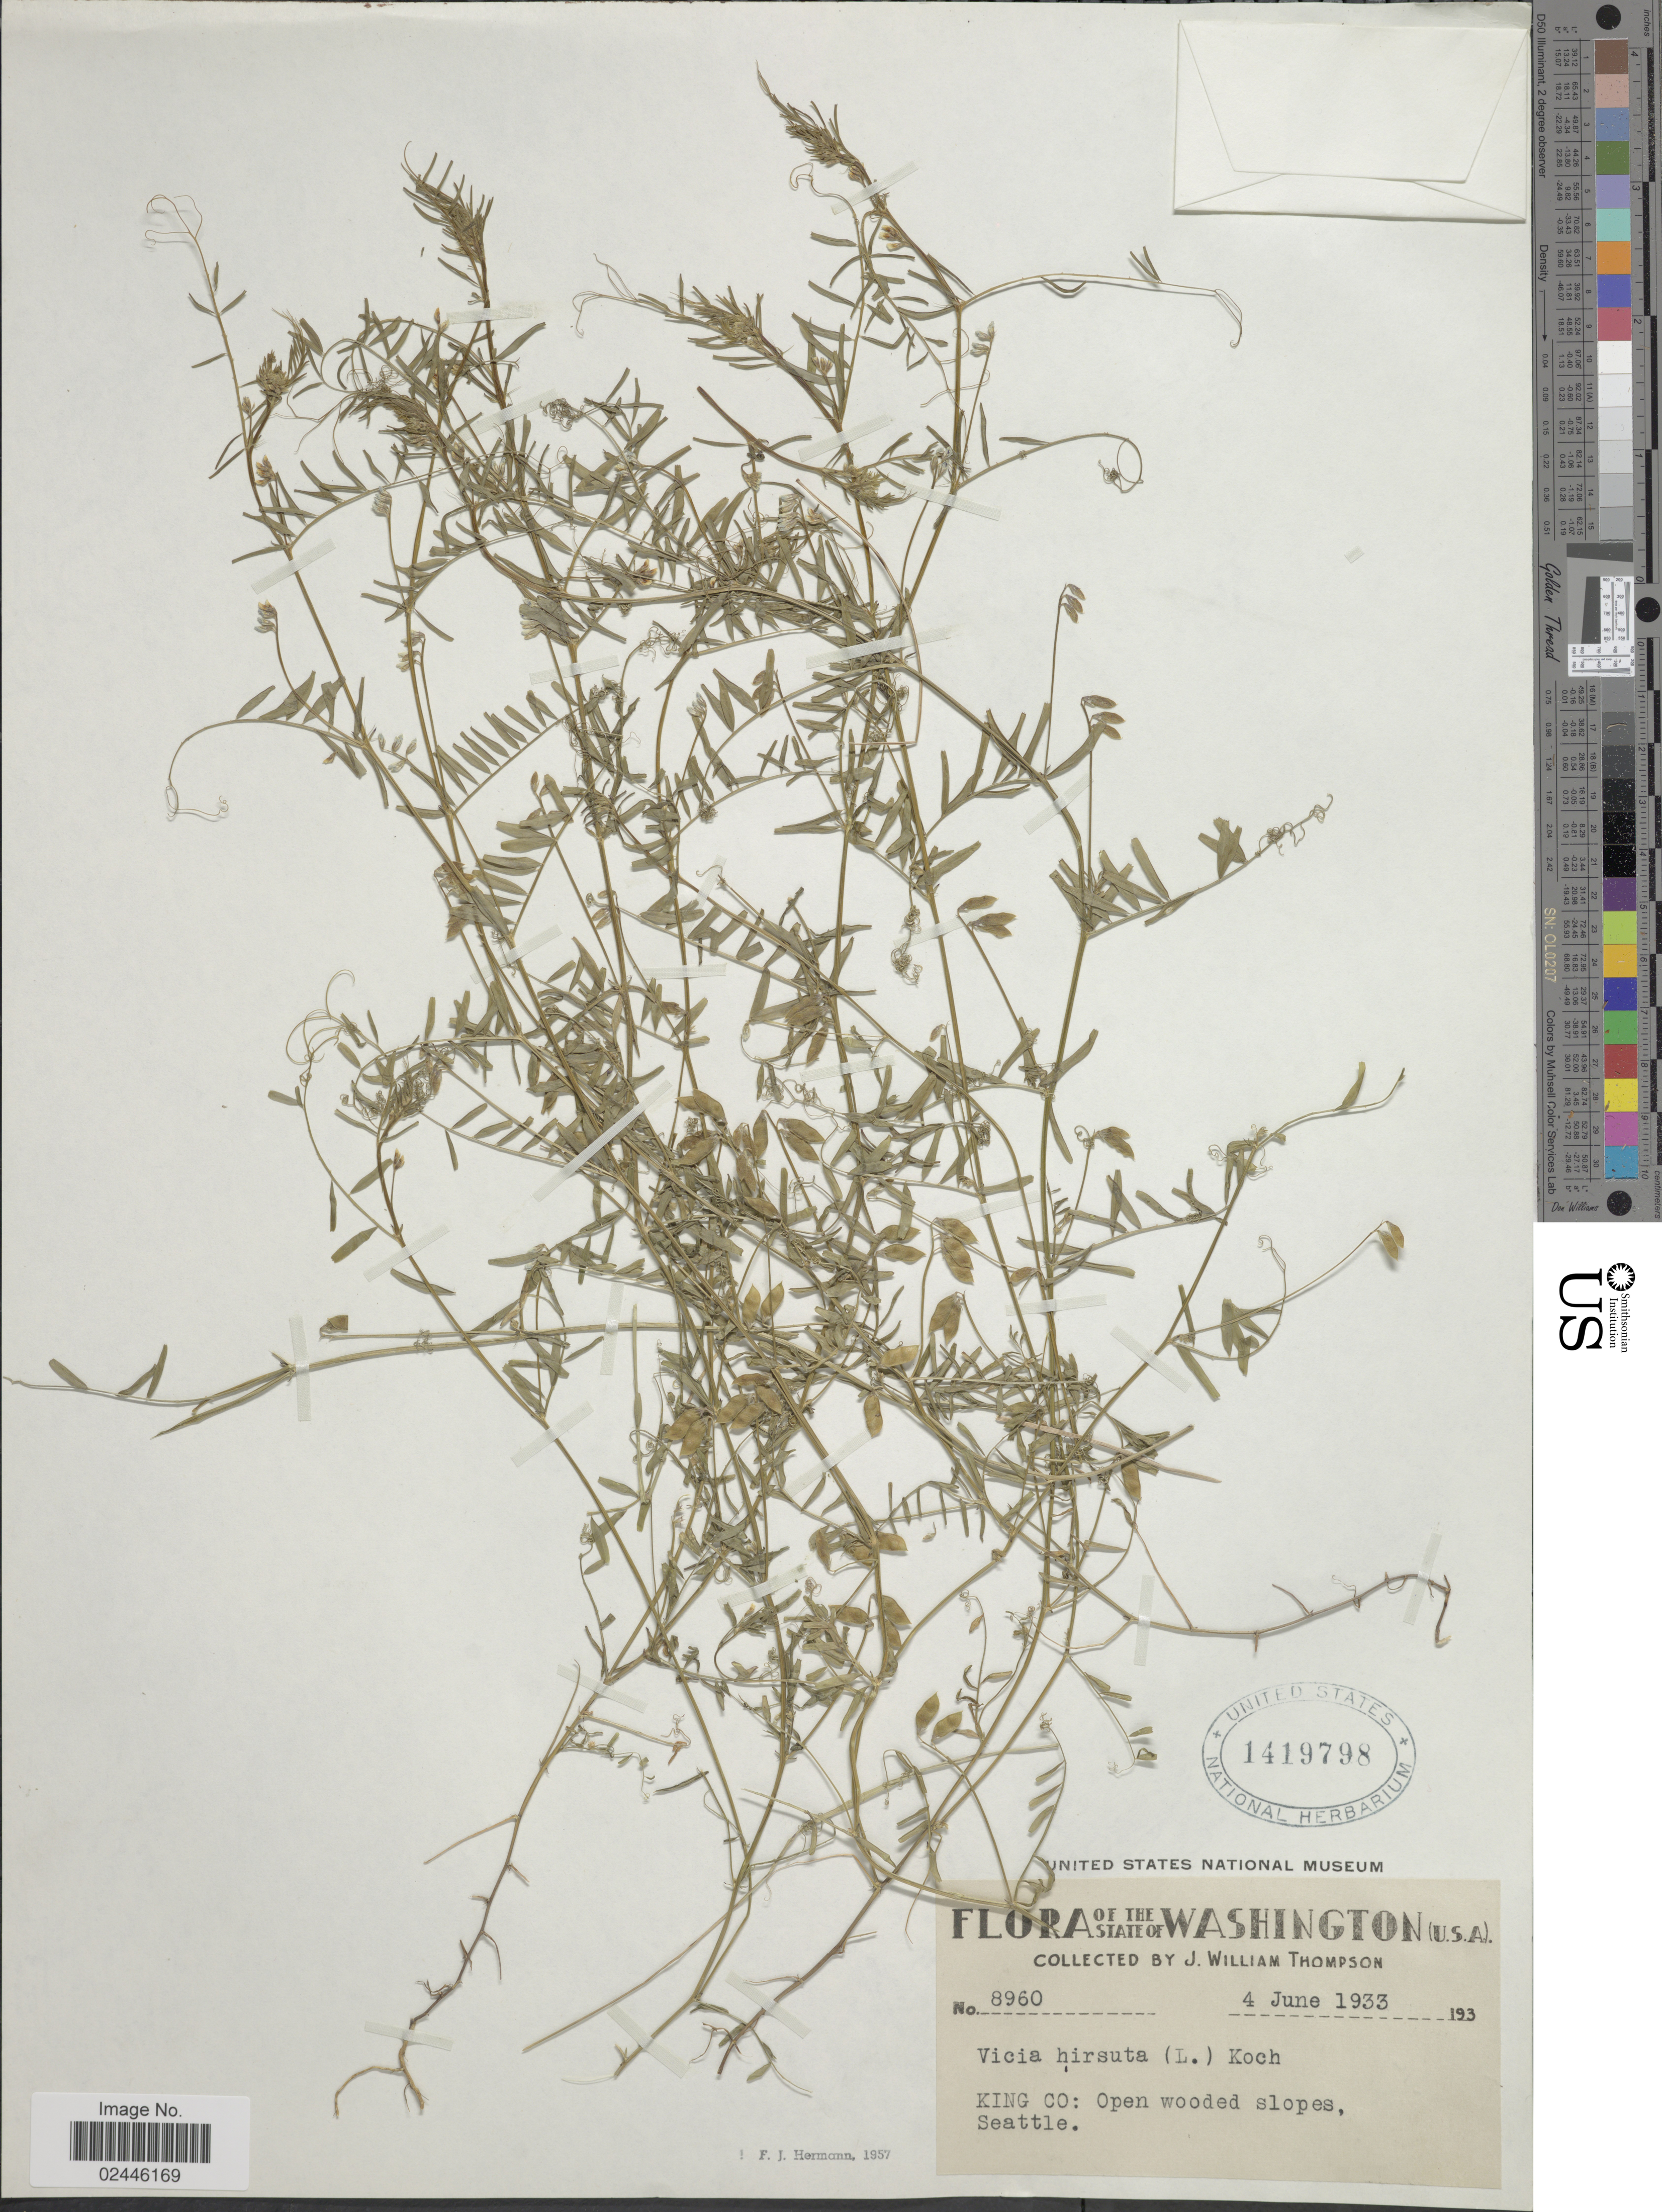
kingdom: Plantae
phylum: Tracheophyta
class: Magnoliopsida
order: Fabales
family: Fabaceae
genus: Vicia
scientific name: Vicia hirsuta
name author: (L.) A. Gray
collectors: J. W. Thompson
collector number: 8960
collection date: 1933-06-04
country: United States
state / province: Washington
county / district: King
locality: King Co: Open wooded slopes, Seattle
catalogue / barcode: US 1419798